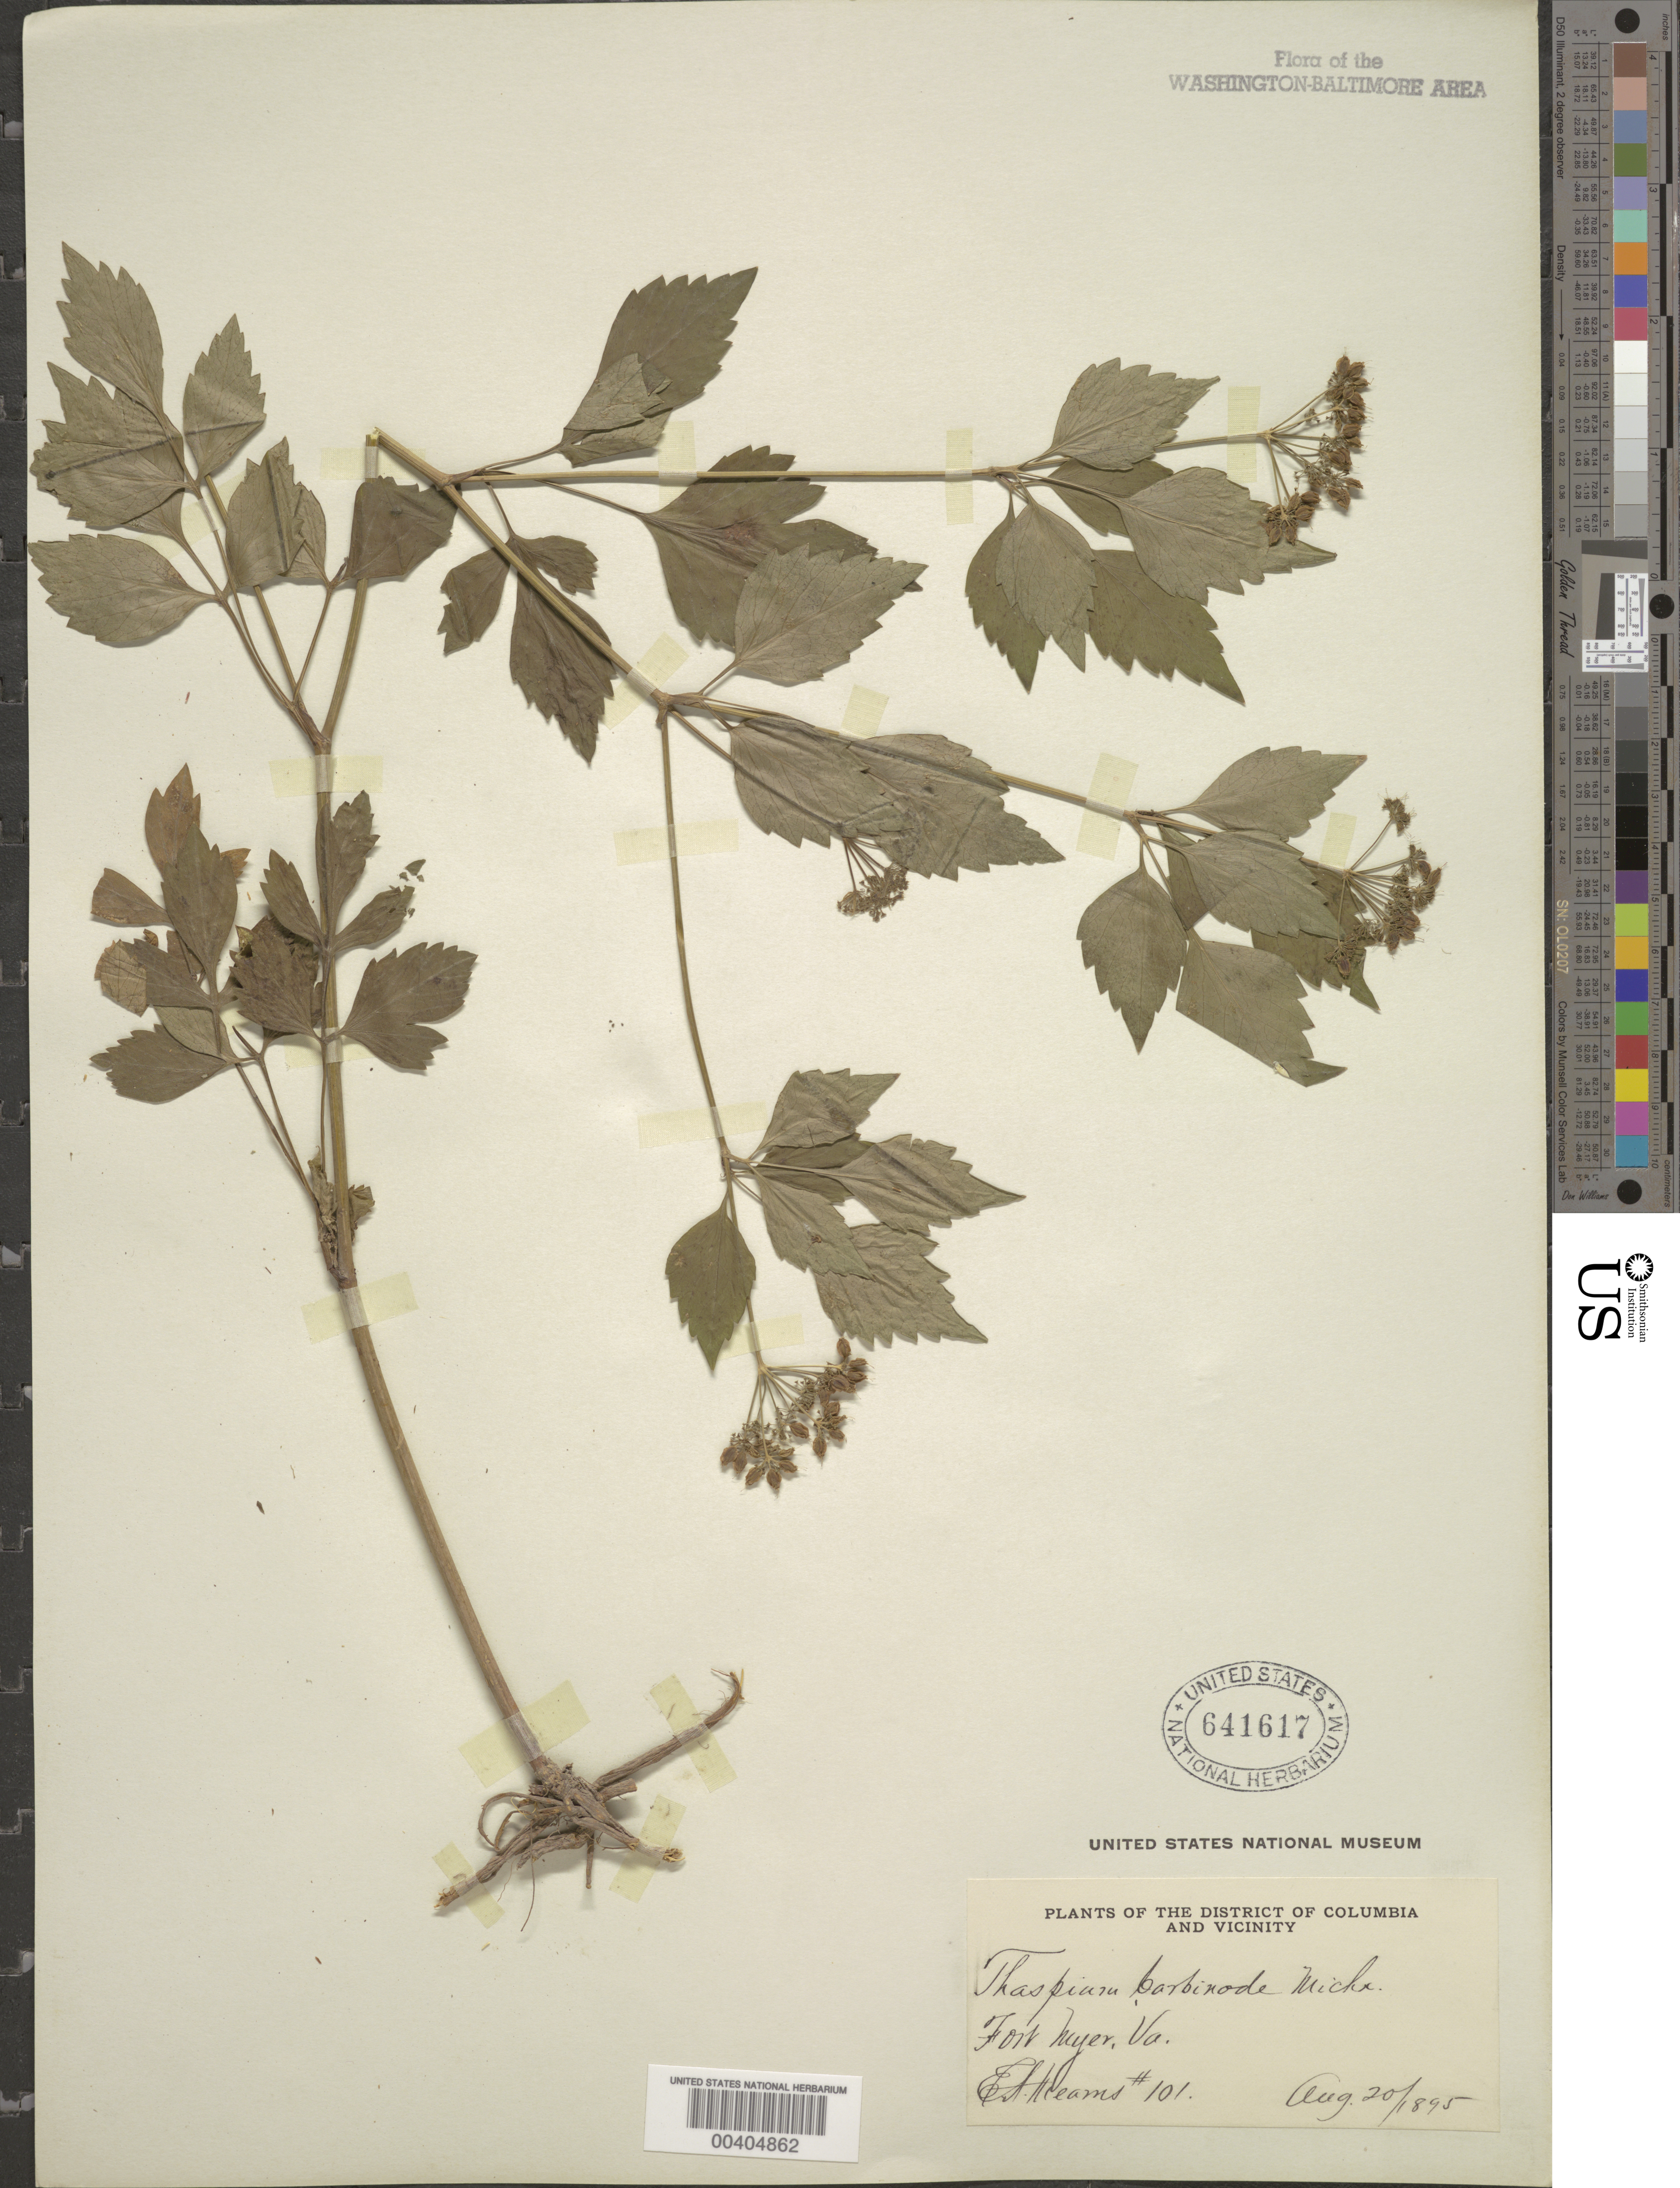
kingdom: Plantae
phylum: Tracheophyta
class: Magnoliopsida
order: Apiales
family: Apiaceae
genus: Thaspium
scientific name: Thaspium barbinode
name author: (Michx.) Nutt.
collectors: E. A. Mearns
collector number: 101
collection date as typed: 20 Aug 1895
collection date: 1895-08-20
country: United States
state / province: Virginia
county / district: Arlington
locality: Fort Myers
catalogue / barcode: US 641617